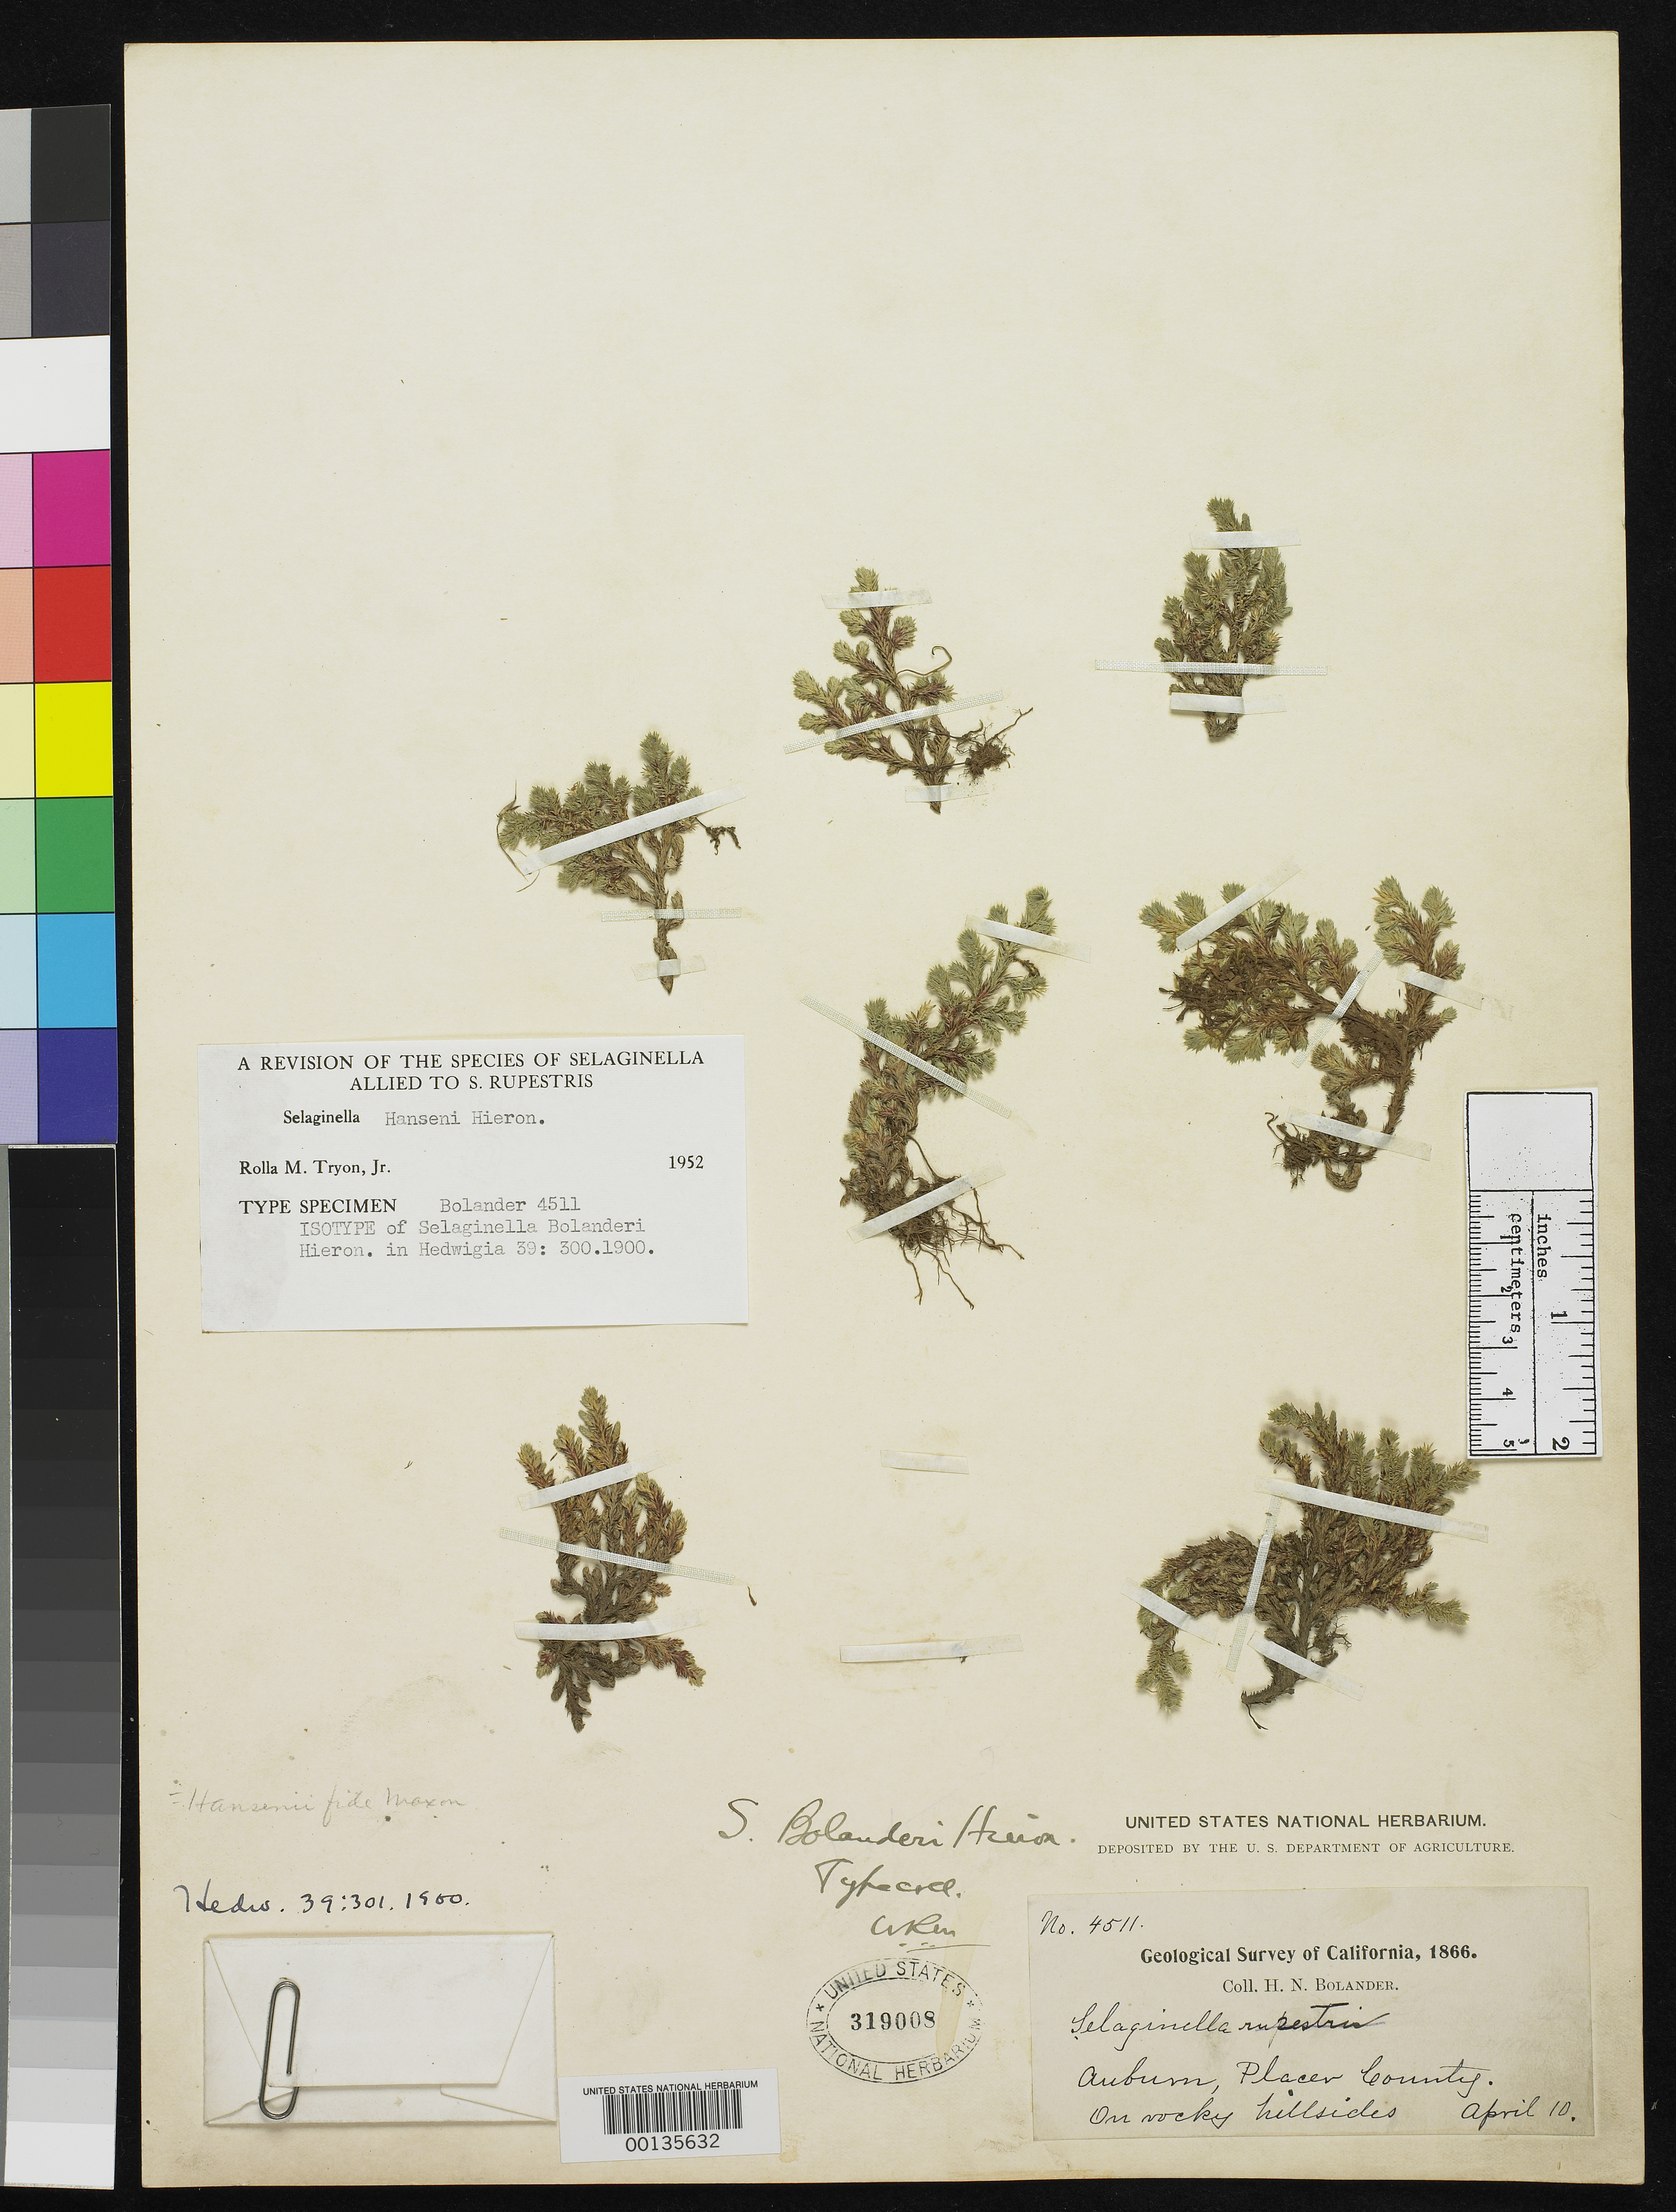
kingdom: Plantae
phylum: Tracheophyta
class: Lycopodiopsida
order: Selaginellales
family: Selaginellaceae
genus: Selaginella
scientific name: Selaginella bolanderi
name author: Hieron.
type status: Type Collection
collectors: H. Bolander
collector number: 4511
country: United States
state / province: California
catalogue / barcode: US 319008